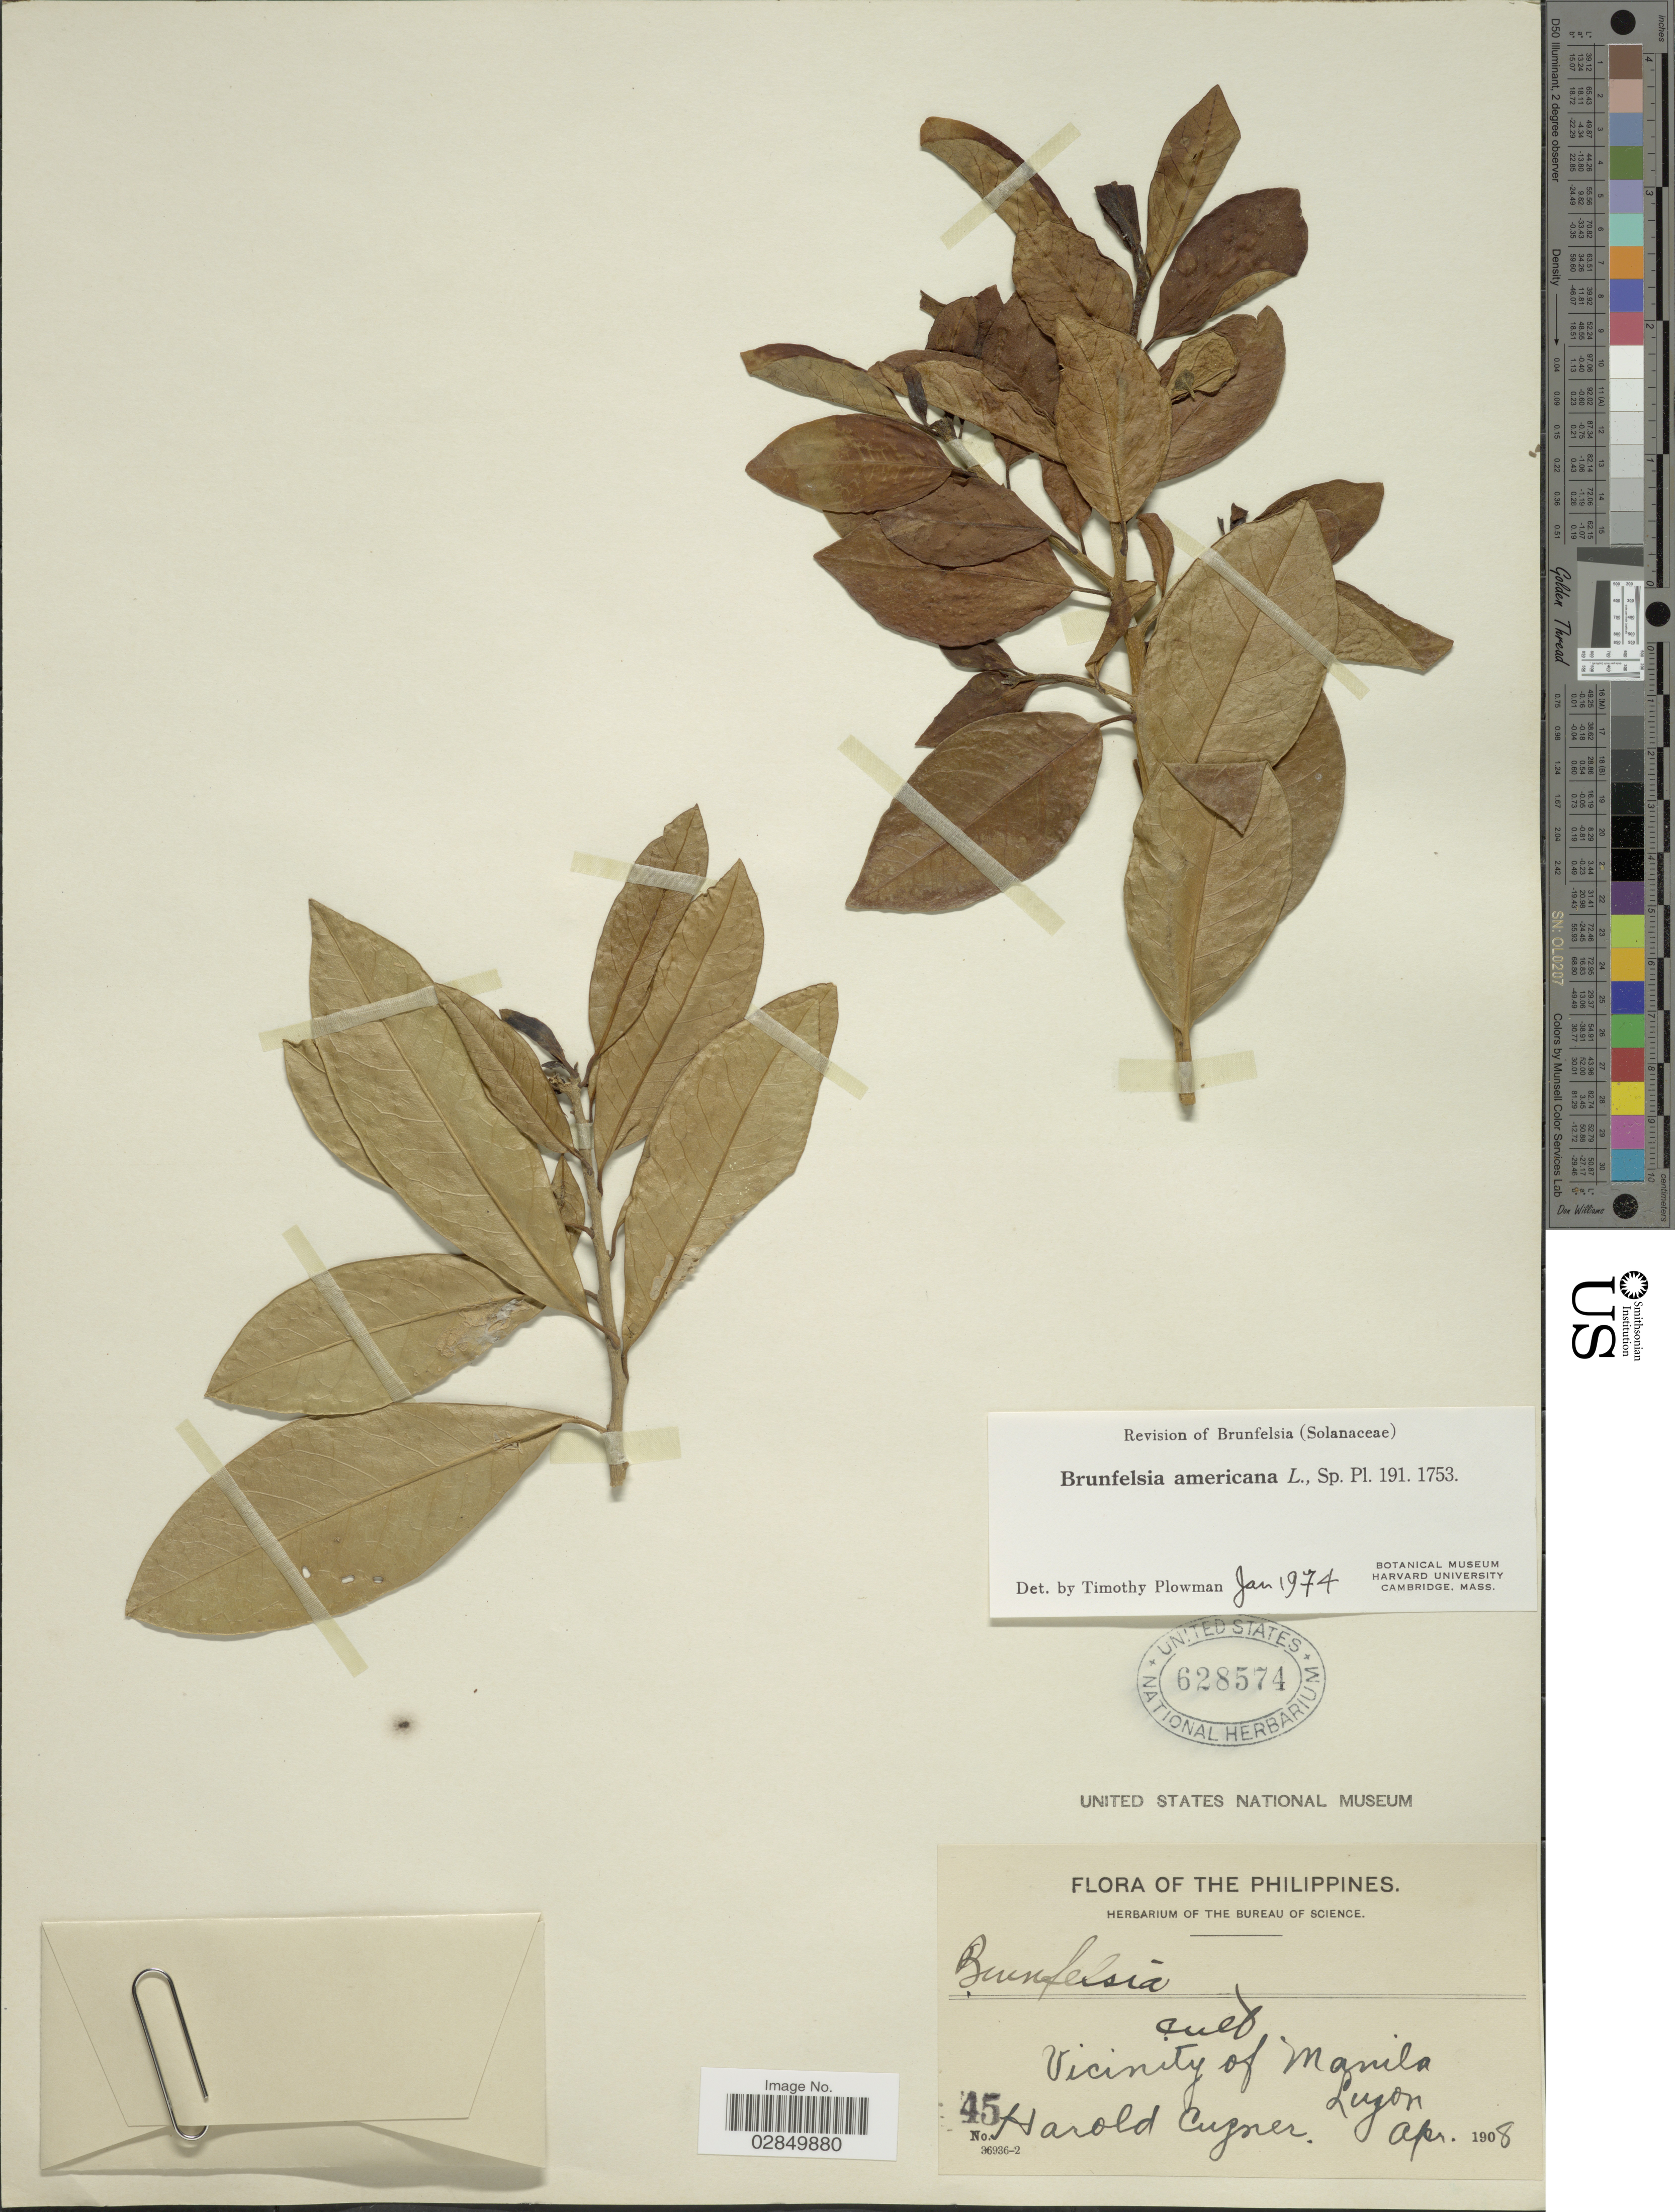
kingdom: Plantae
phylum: Tracheophyta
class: Magnoliopsida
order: Solanales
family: Solanaceae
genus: Brunfelsia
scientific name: Brunfelsia americana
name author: L.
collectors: H. Cuzner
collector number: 45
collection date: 1908-04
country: Philippines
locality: Vicinity of Manila.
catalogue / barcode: US 628574